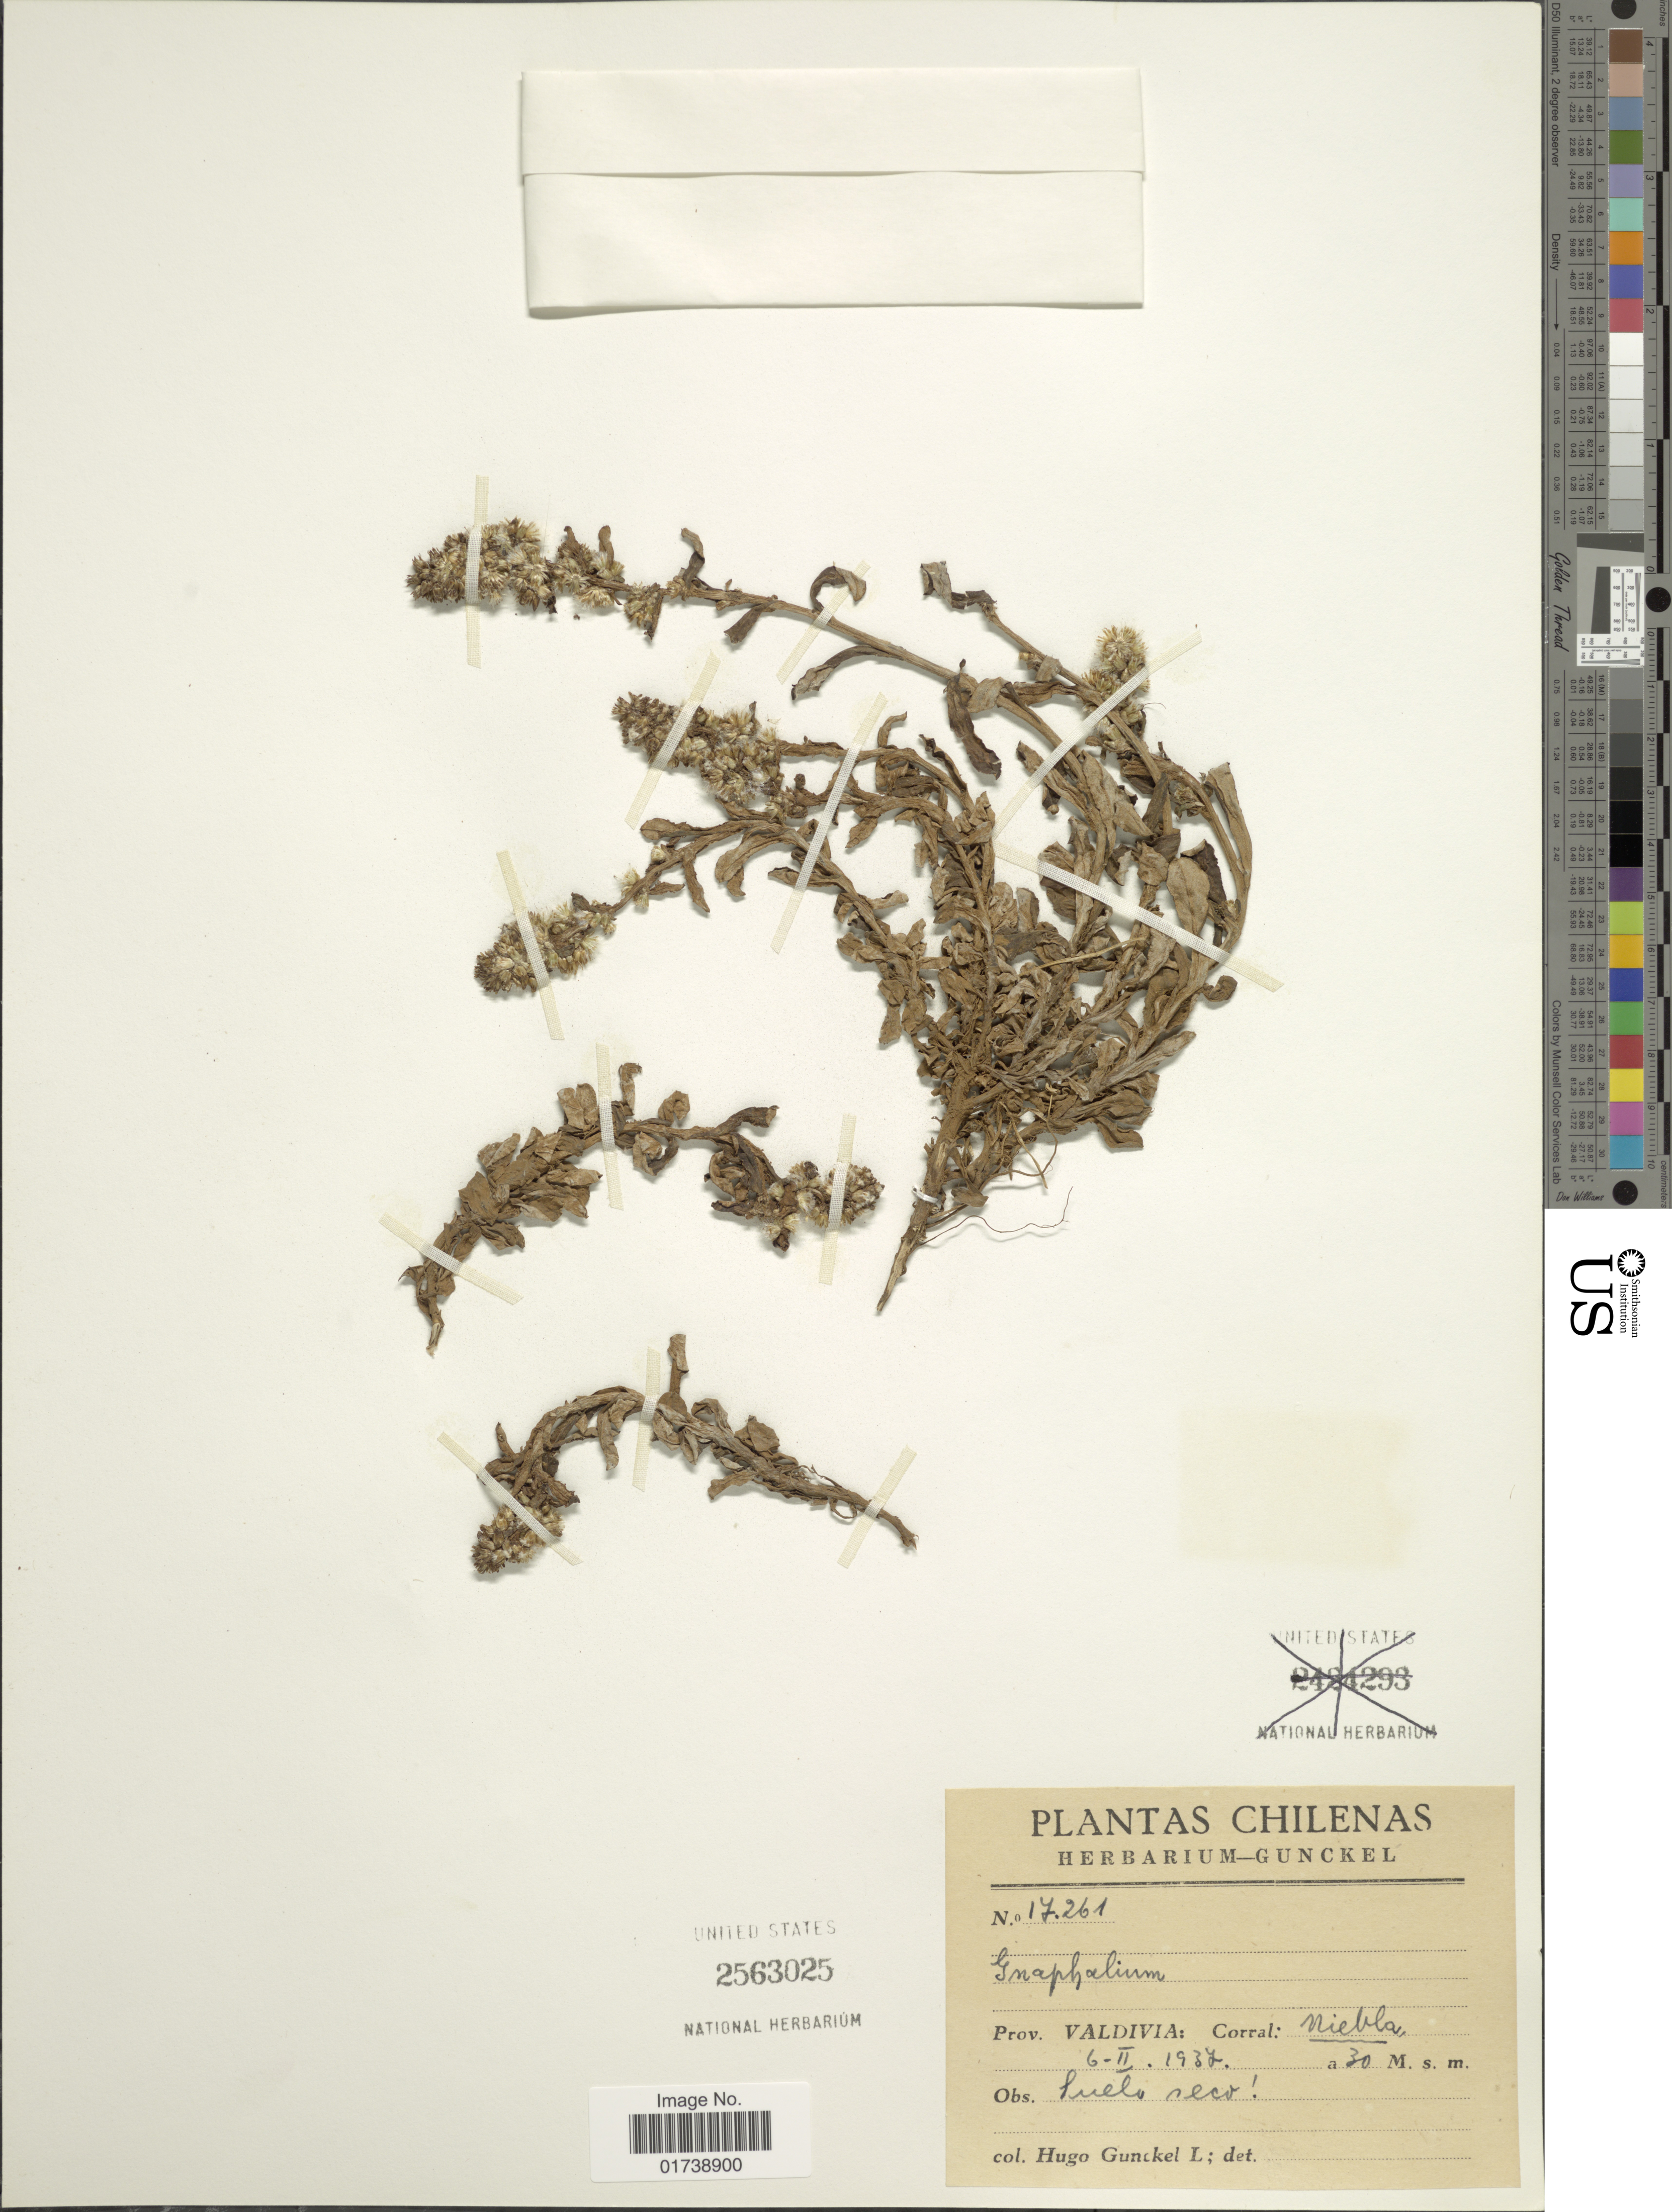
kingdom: Plantae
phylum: Tracheophyta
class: Magnoliopsida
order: Asterales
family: Asteraceae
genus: Gamochaeta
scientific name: Gamochaeta sp.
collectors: H. Gunckel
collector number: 17261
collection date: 1937-02-06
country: Chile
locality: Prov. Valdivia, Corral : Niebla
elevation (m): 30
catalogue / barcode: US 2563025